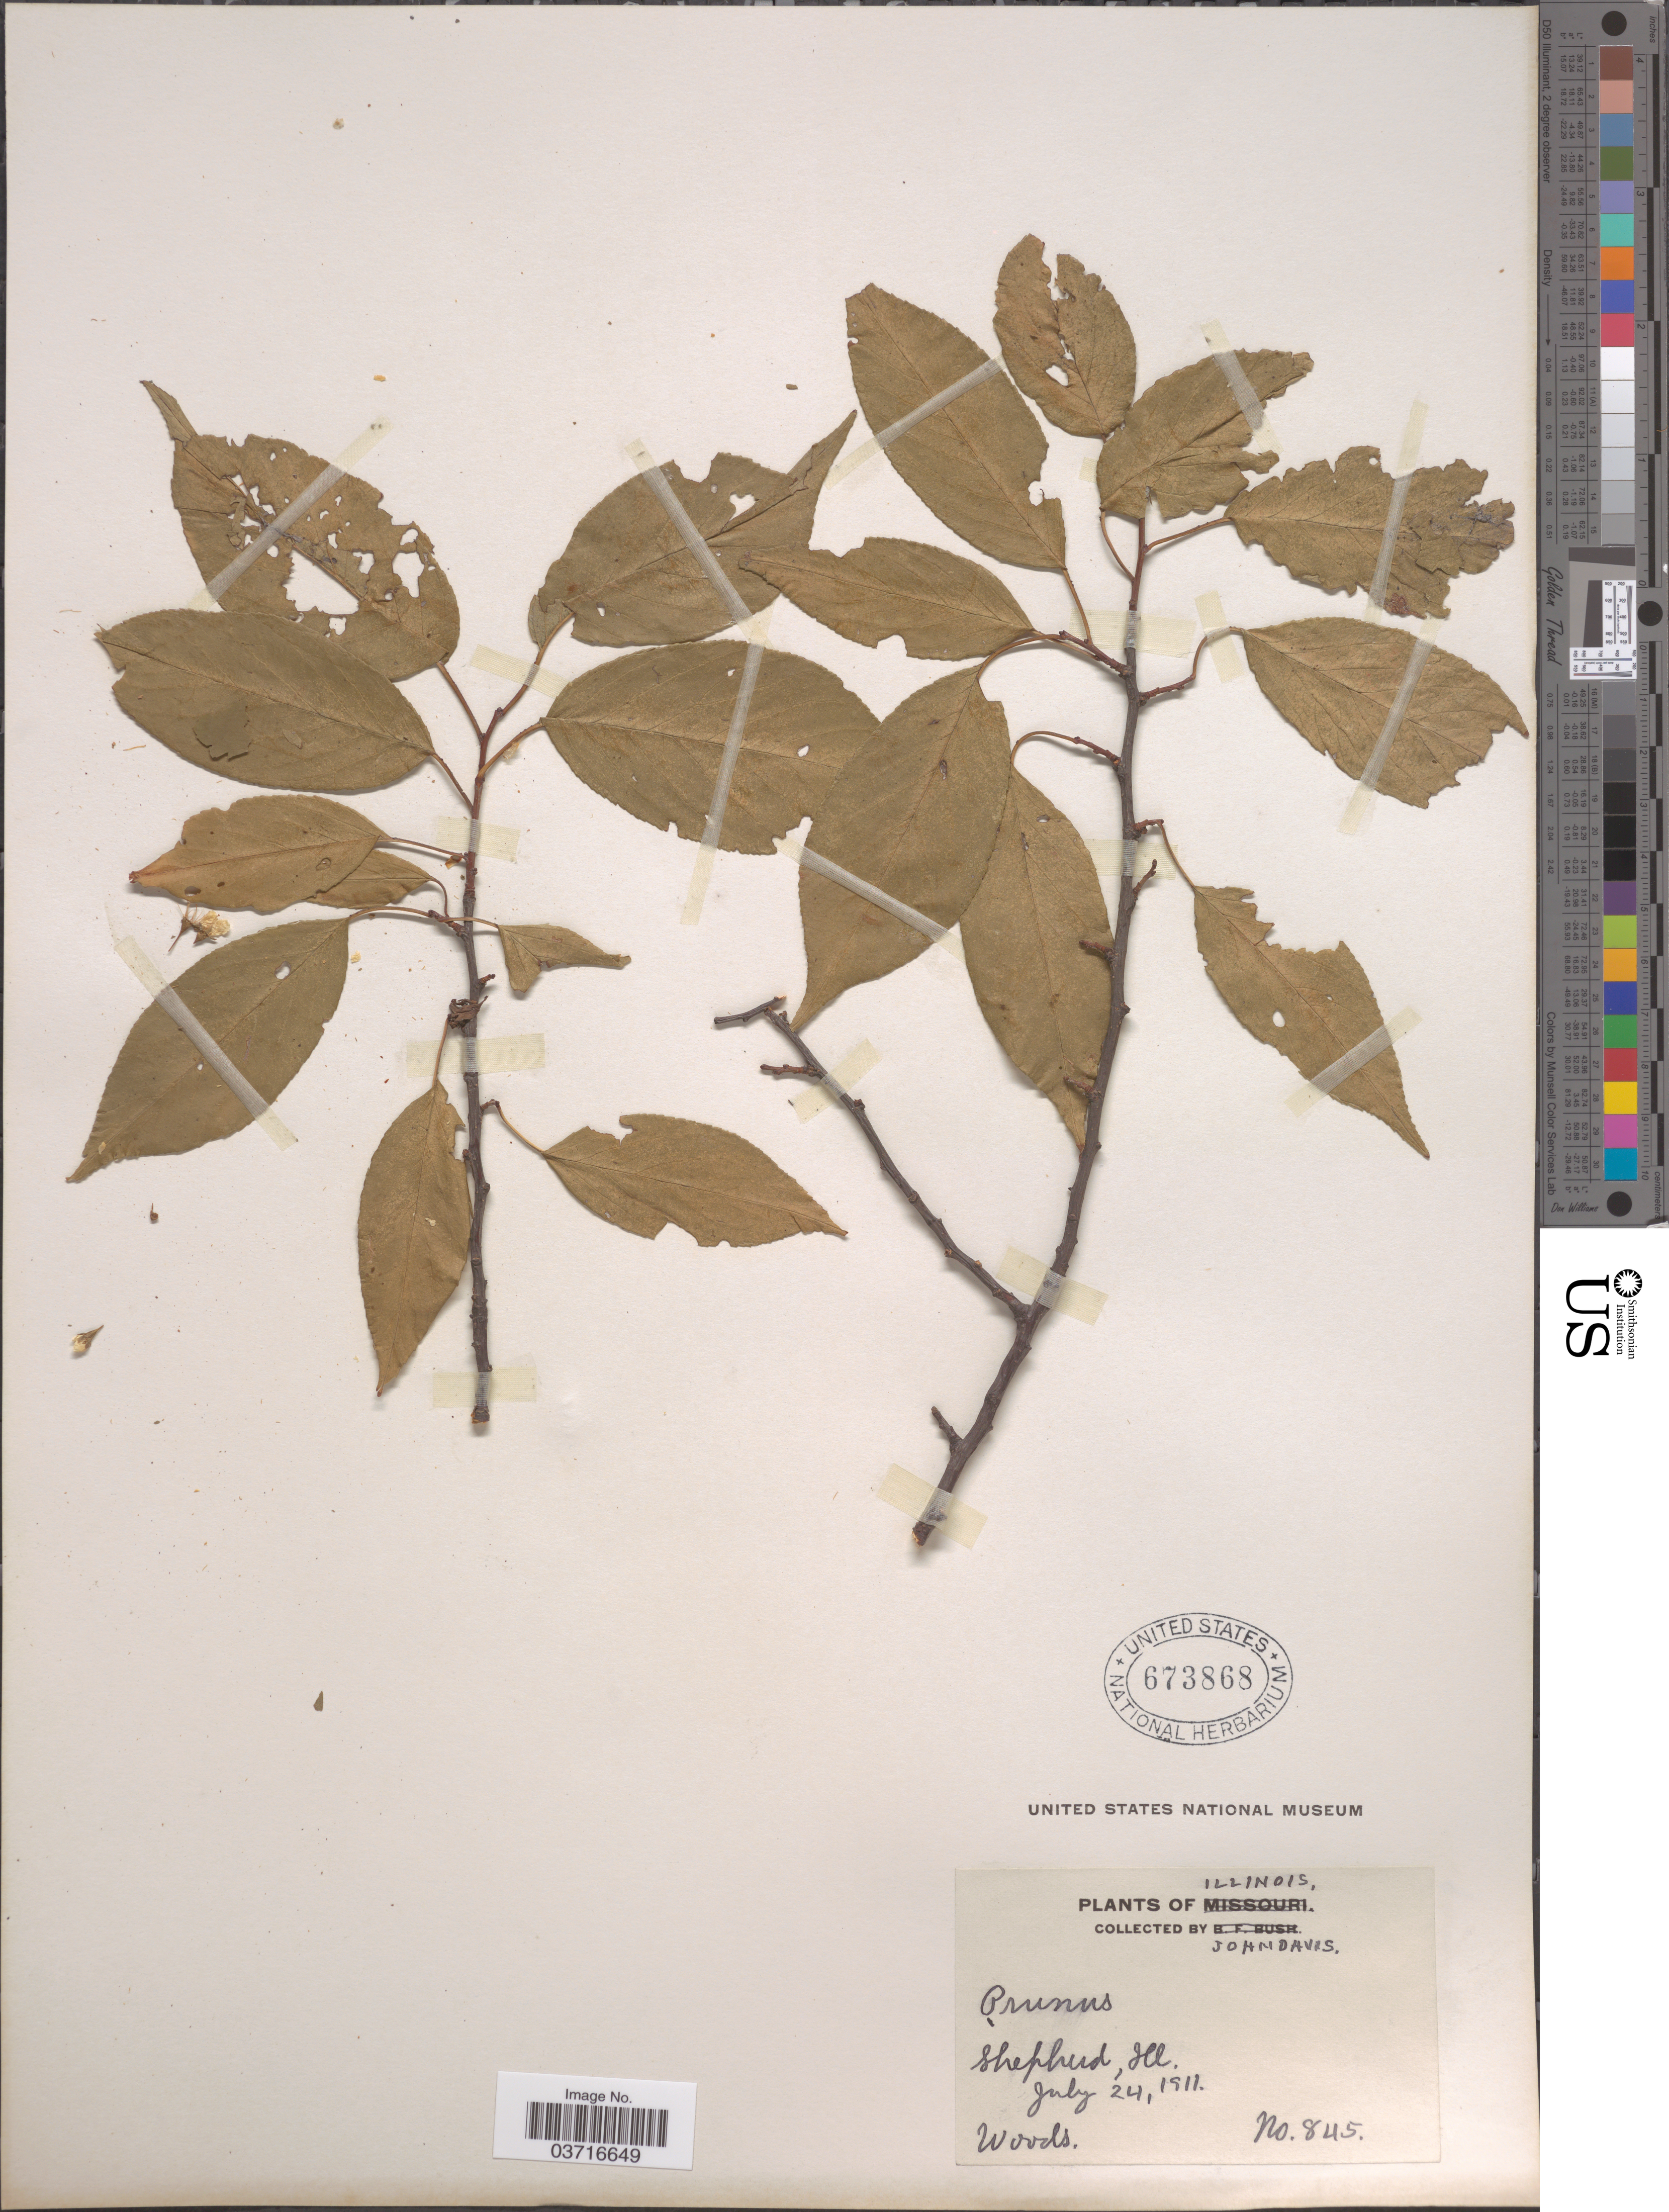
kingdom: Plantae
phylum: Tracheophyta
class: Magnoliopsida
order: Rosales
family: Rosaceae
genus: Prunus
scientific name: Prunus sp.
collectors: J. Davis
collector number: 845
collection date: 1911-07-24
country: United States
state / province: Illinois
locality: Shepherd.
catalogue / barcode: US 673868